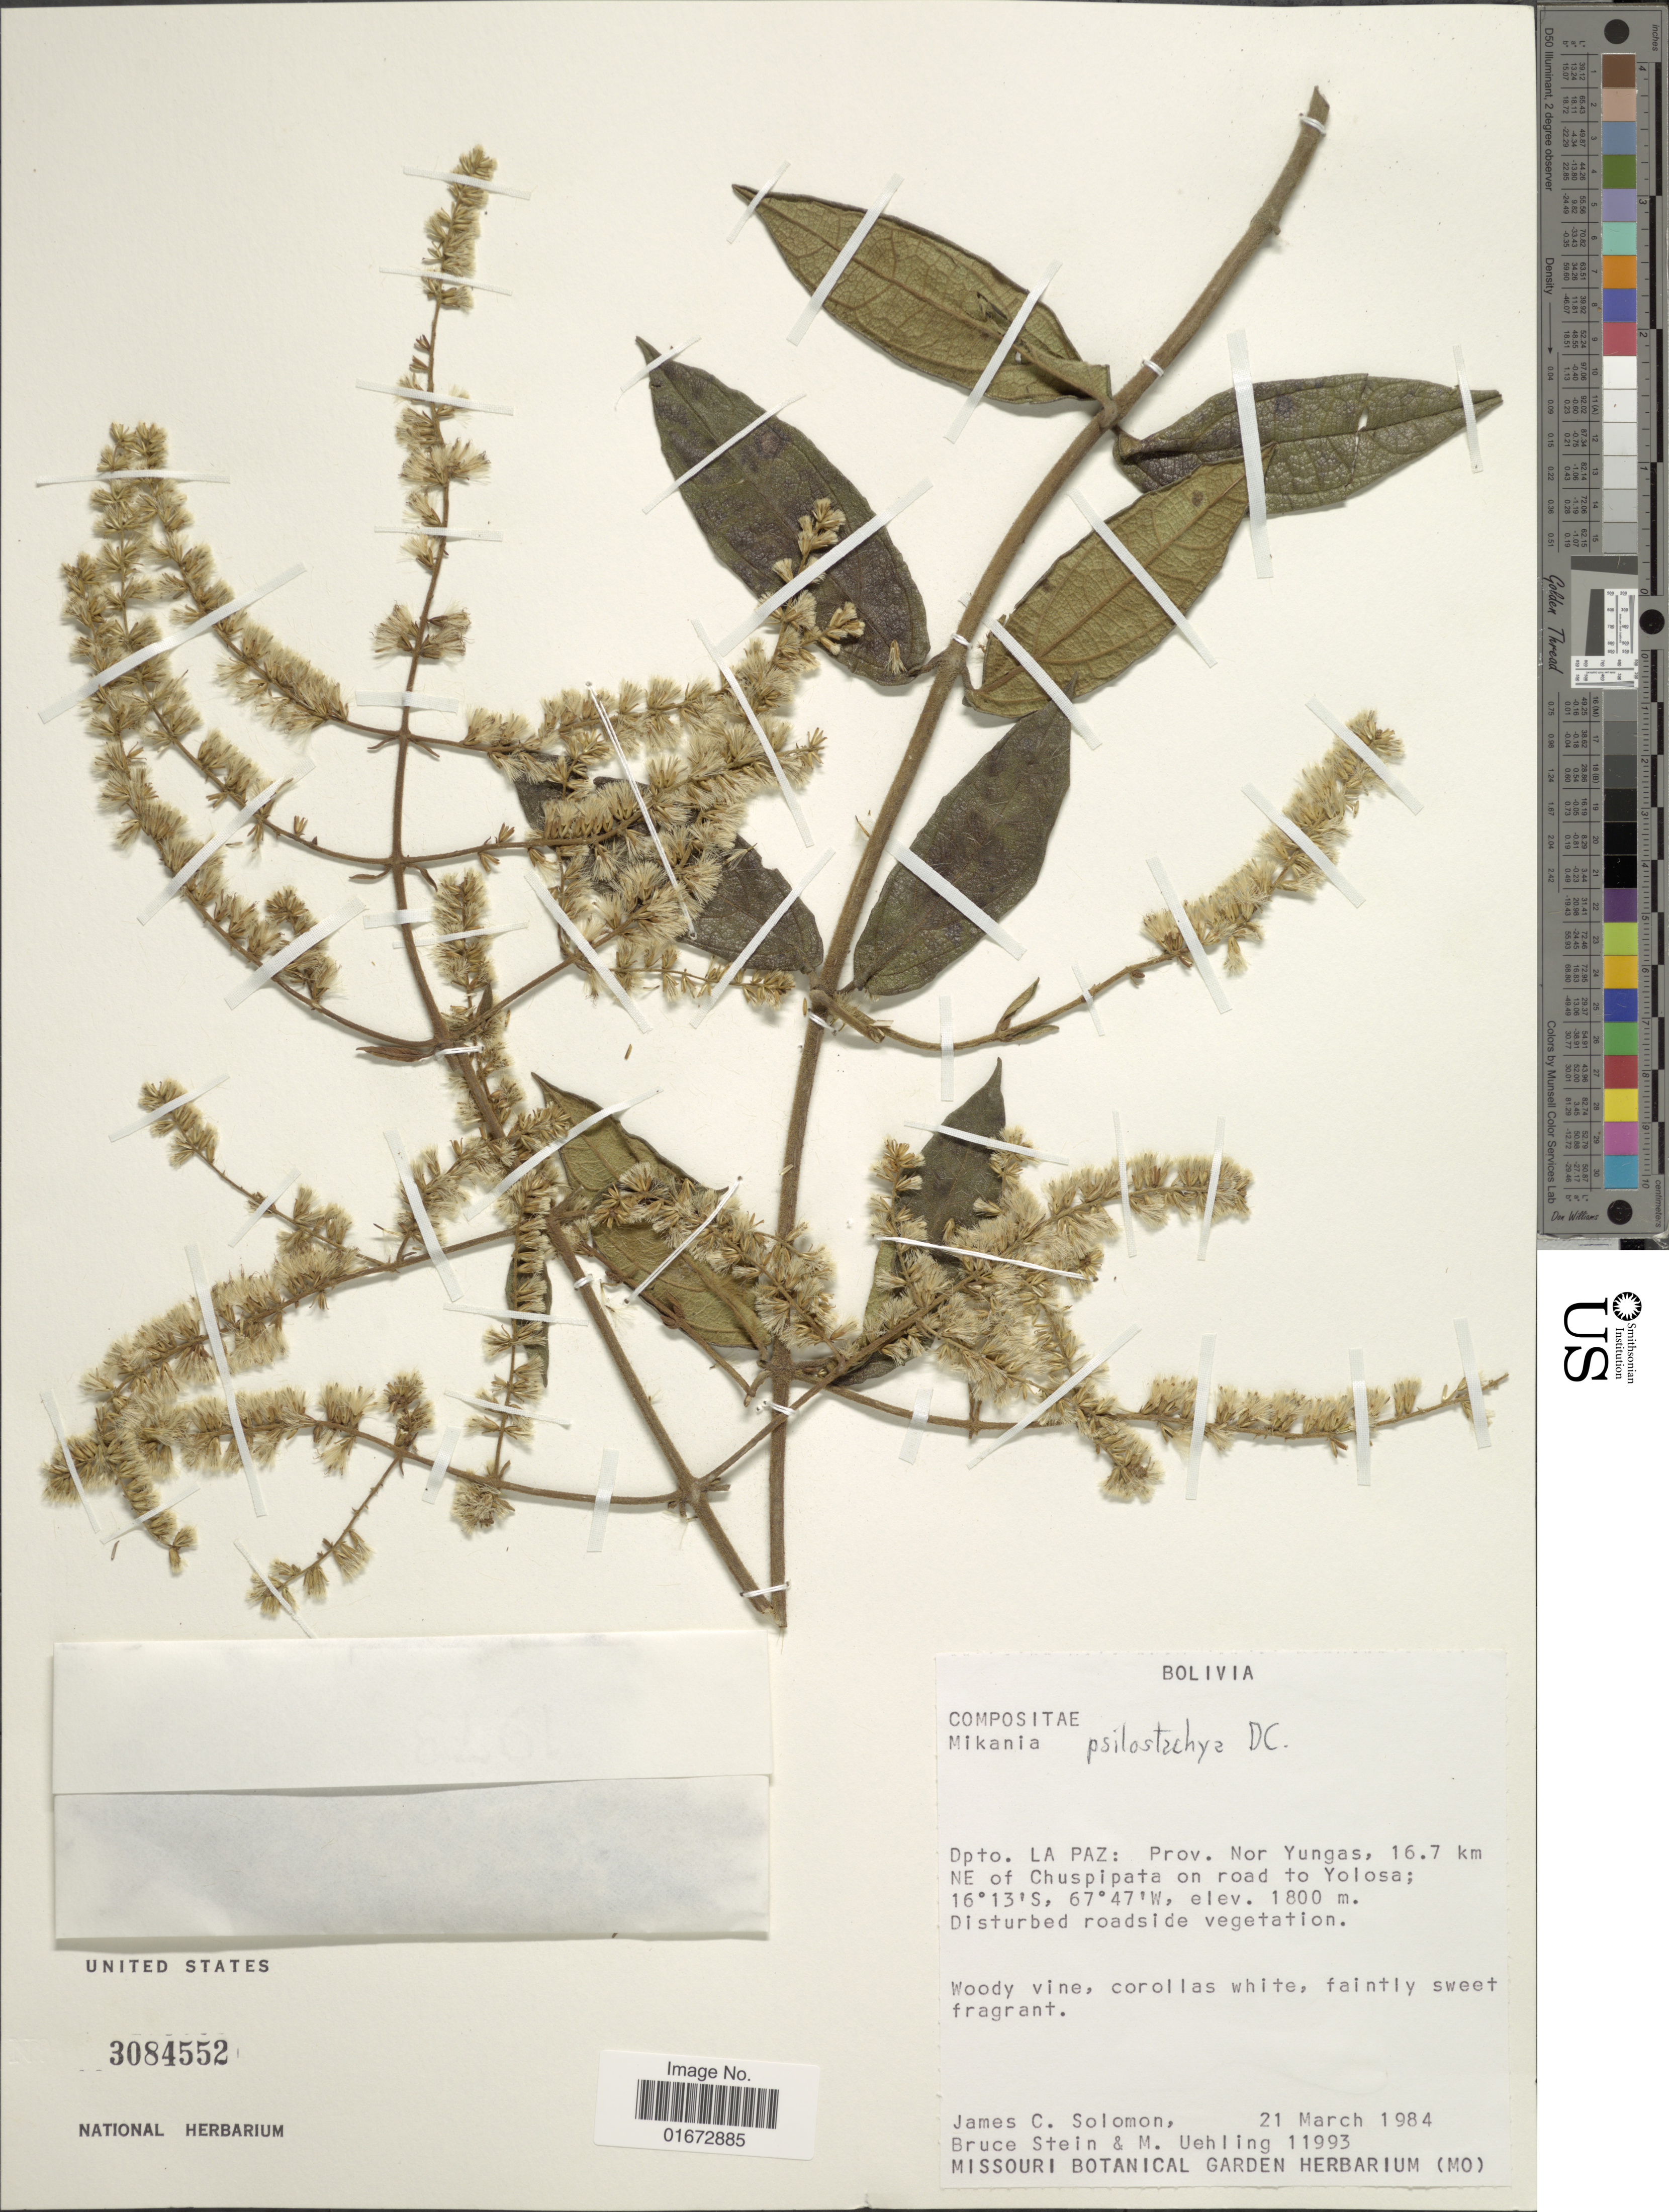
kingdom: Plantae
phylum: Tracheophyta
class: Magnoliopsida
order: Asterales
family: Asteraceae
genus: Mikania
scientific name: Mikania psilostachya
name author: DC.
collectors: J. C. Solomon, B. A. Stein & M. Uehling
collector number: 11993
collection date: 1984-03-21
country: Bolivia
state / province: La Paz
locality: Dpto. La Paz: Prov. Nor Yungas, 16.7 km NE of Chuspipata on road to Yolosa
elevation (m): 1800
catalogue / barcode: US 3084552